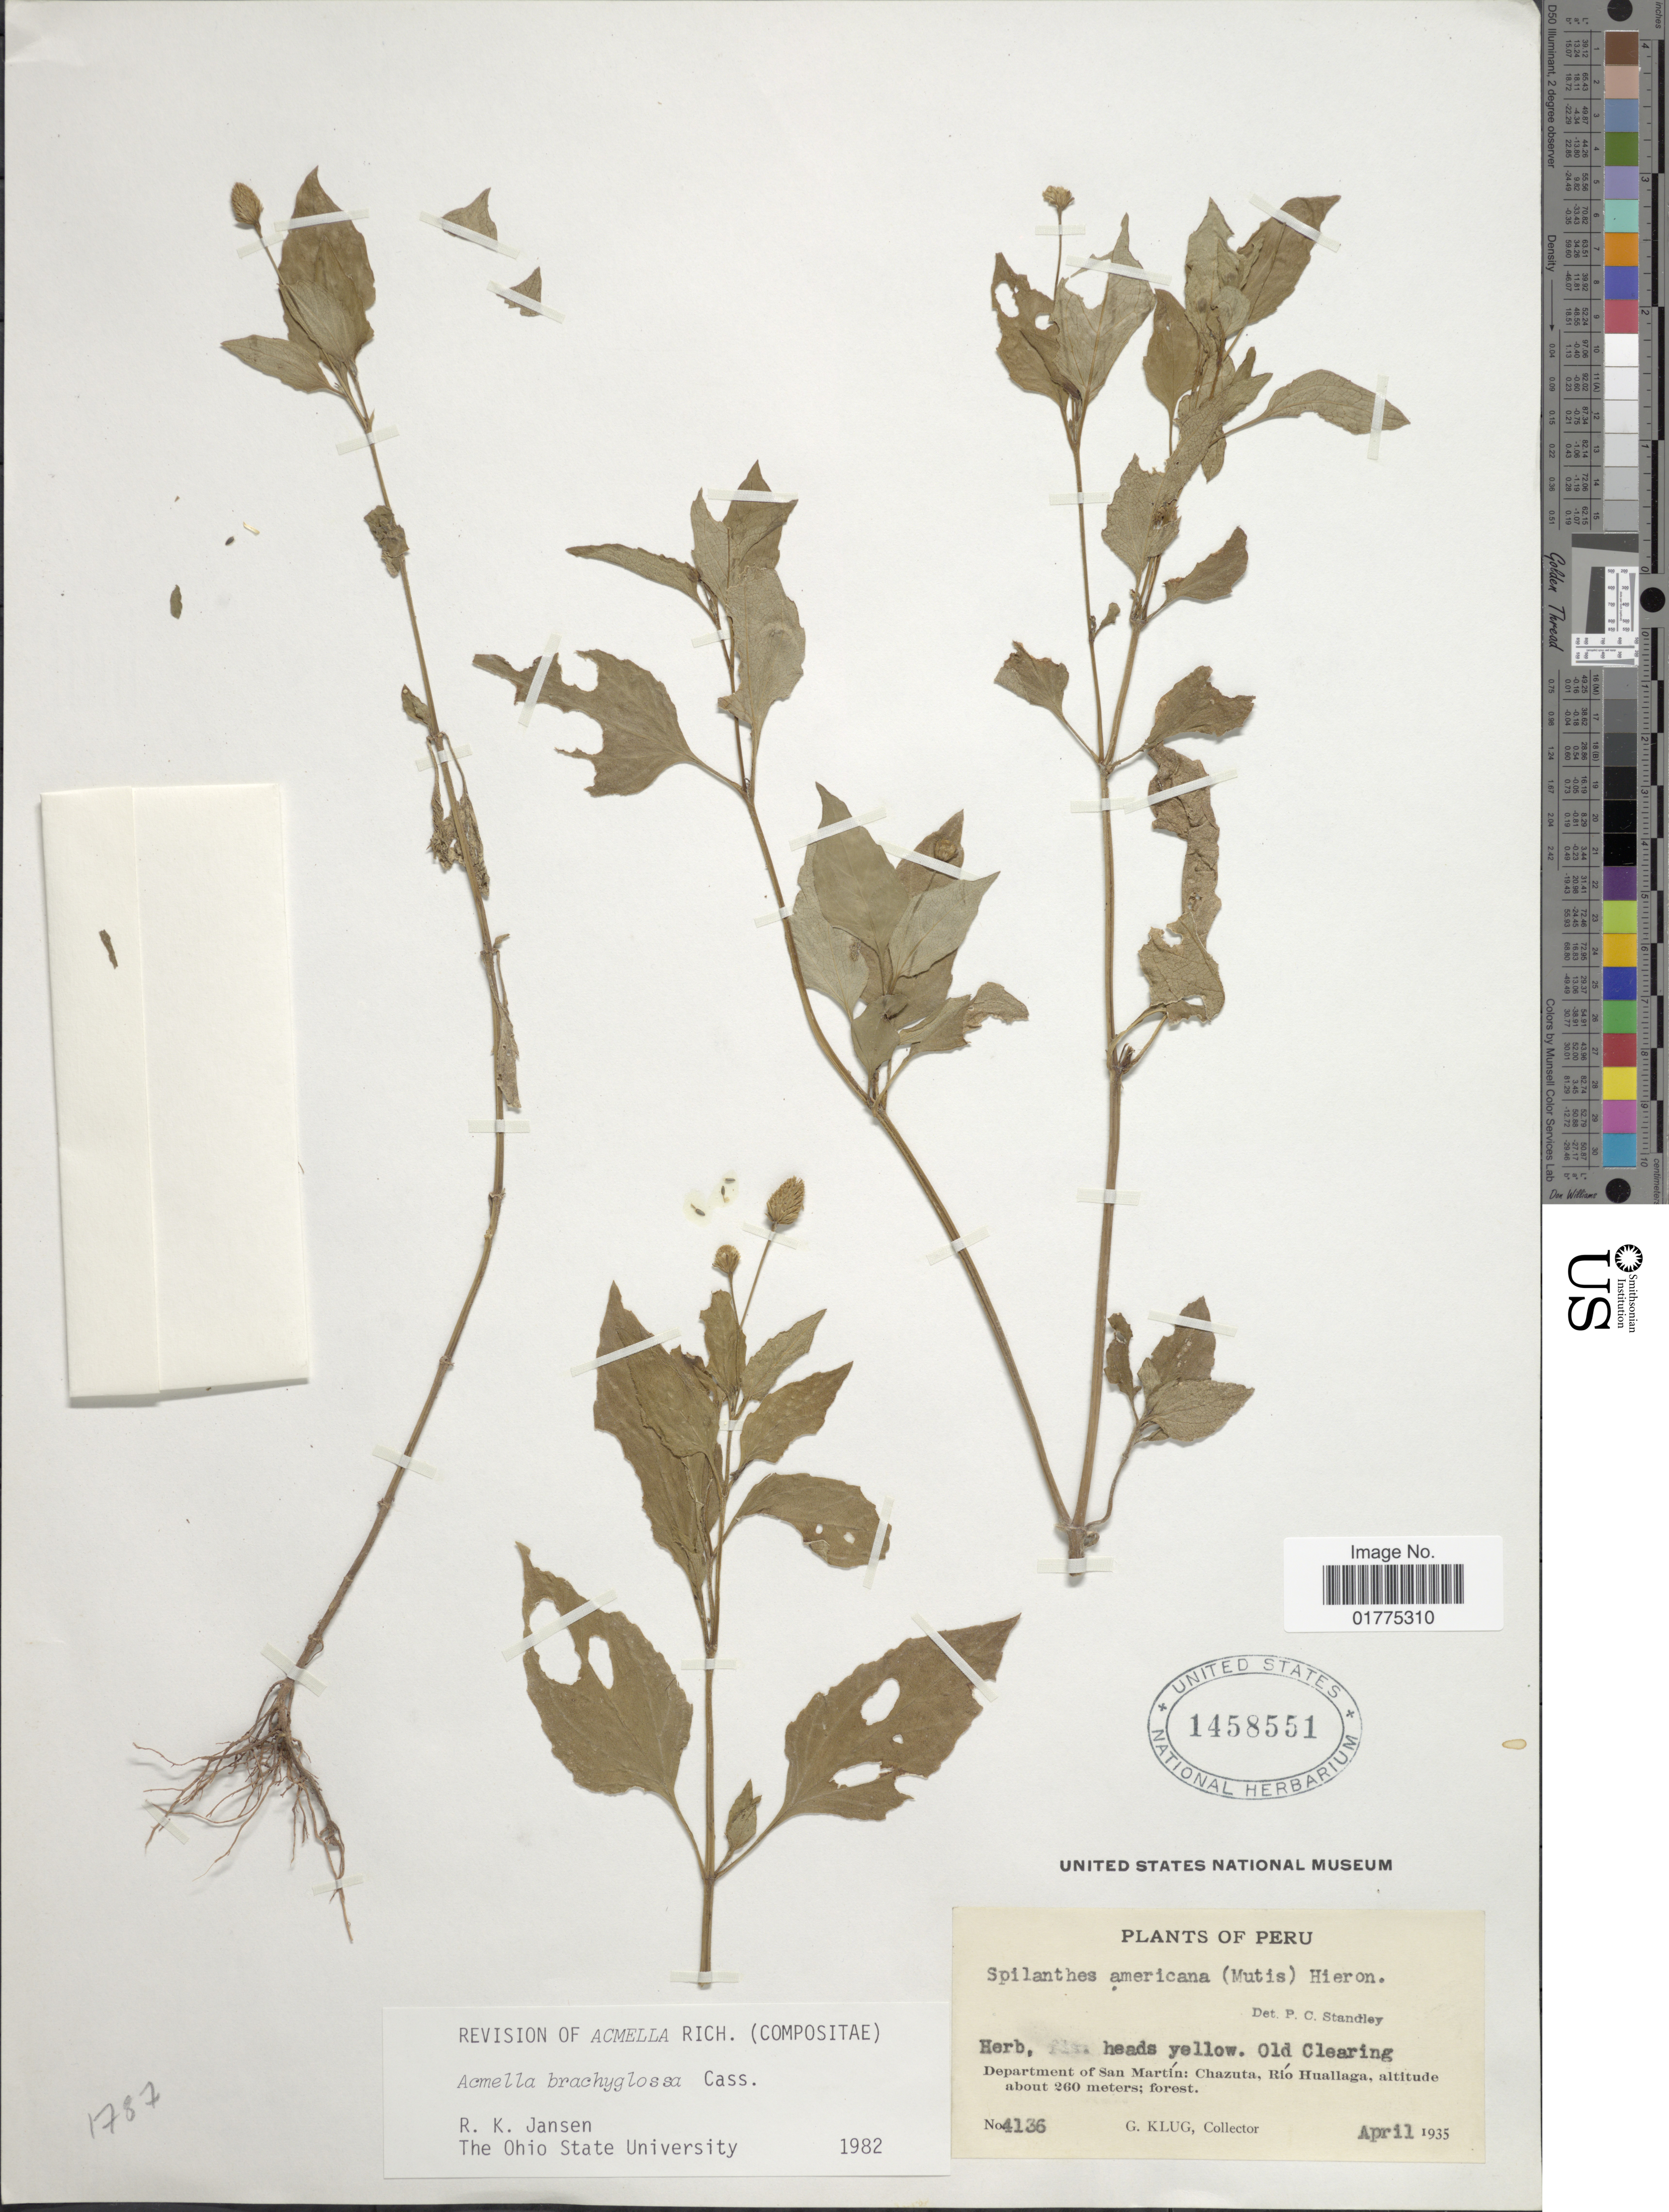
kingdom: Plantae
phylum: Tracheophyta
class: Magnoliopsida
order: Asterales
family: Asteraceae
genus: Acmella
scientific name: Acmella brachyglossa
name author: Cass.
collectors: G. Klug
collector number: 4136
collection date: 1935-04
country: Peru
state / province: San Martín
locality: Department of San Martin: Chazuta, Rio Huallaga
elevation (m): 260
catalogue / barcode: US 1458551